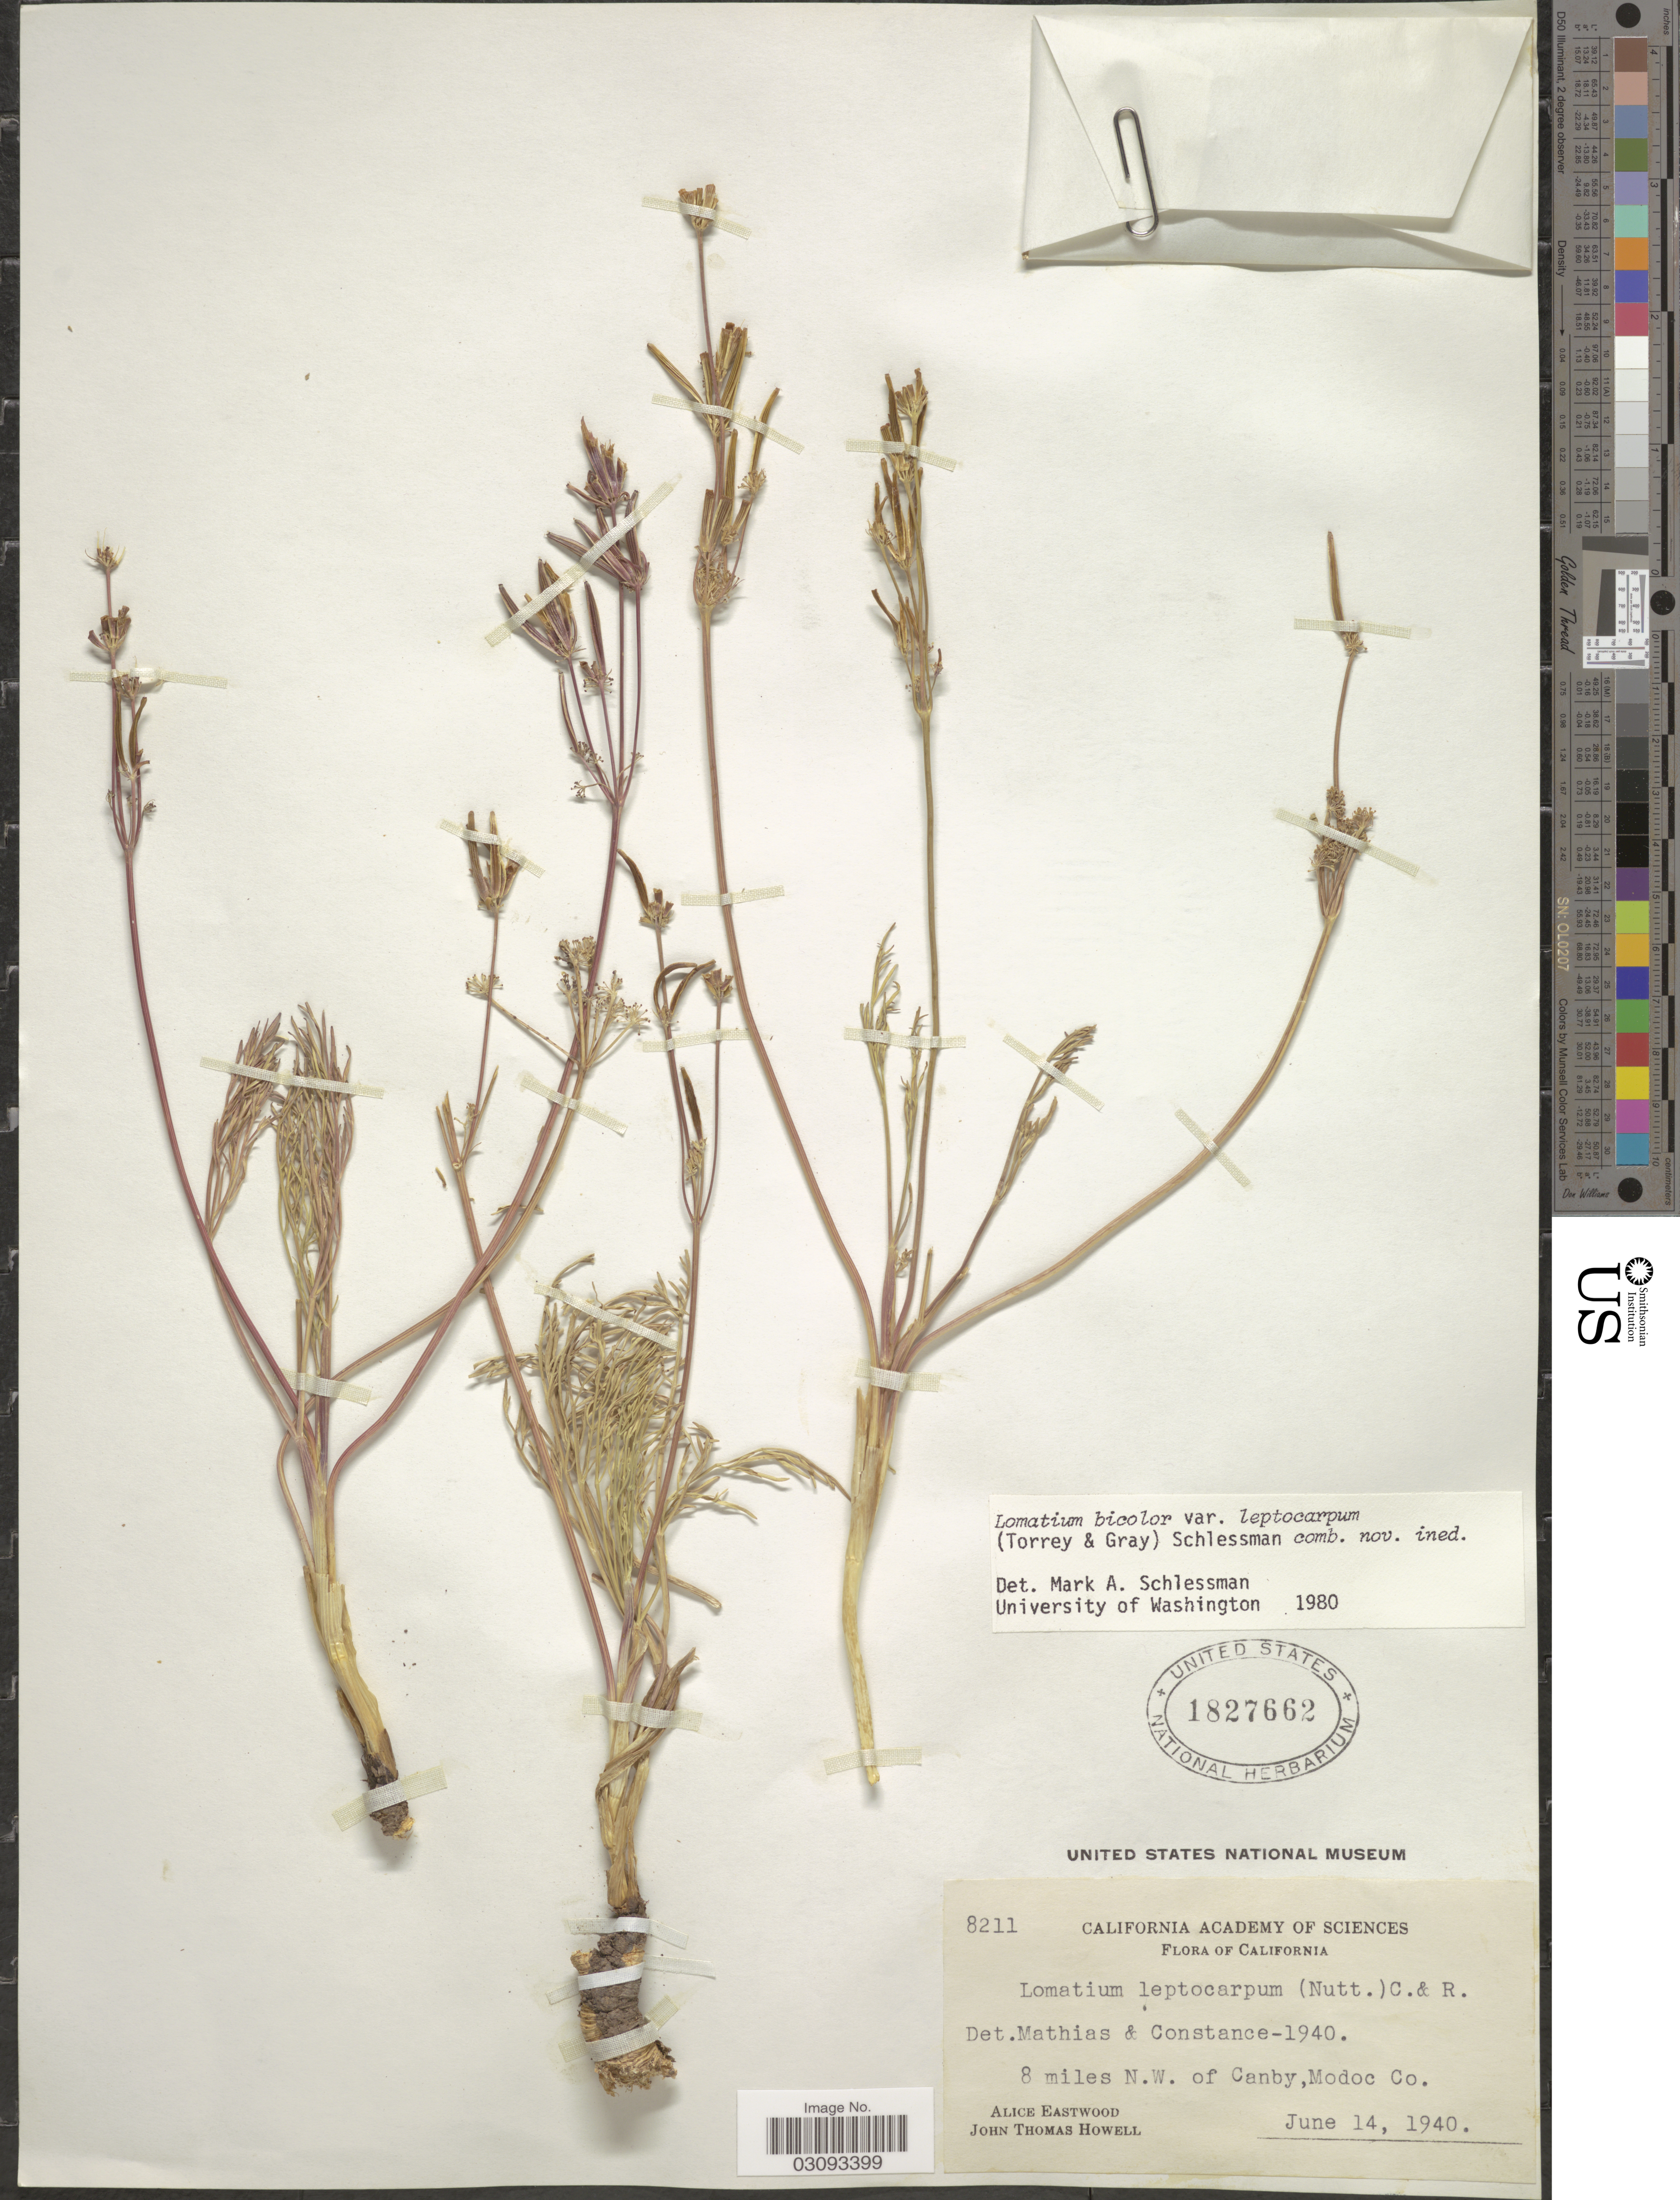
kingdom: Plantae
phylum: Tracheophyta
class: Magnoliopsida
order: Apiales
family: Apiaceae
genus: Lomatium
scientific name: Lomatium bicolor var. leptocarpum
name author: (Torr. & A. Gray) Schlessman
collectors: A. Eastwood & J. T. Howell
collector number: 8211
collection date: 1940-06-14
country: United States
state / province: California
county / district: Modoc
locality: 8 miles N.W. of Canby, Modoc Co.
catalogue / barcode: US 1827662